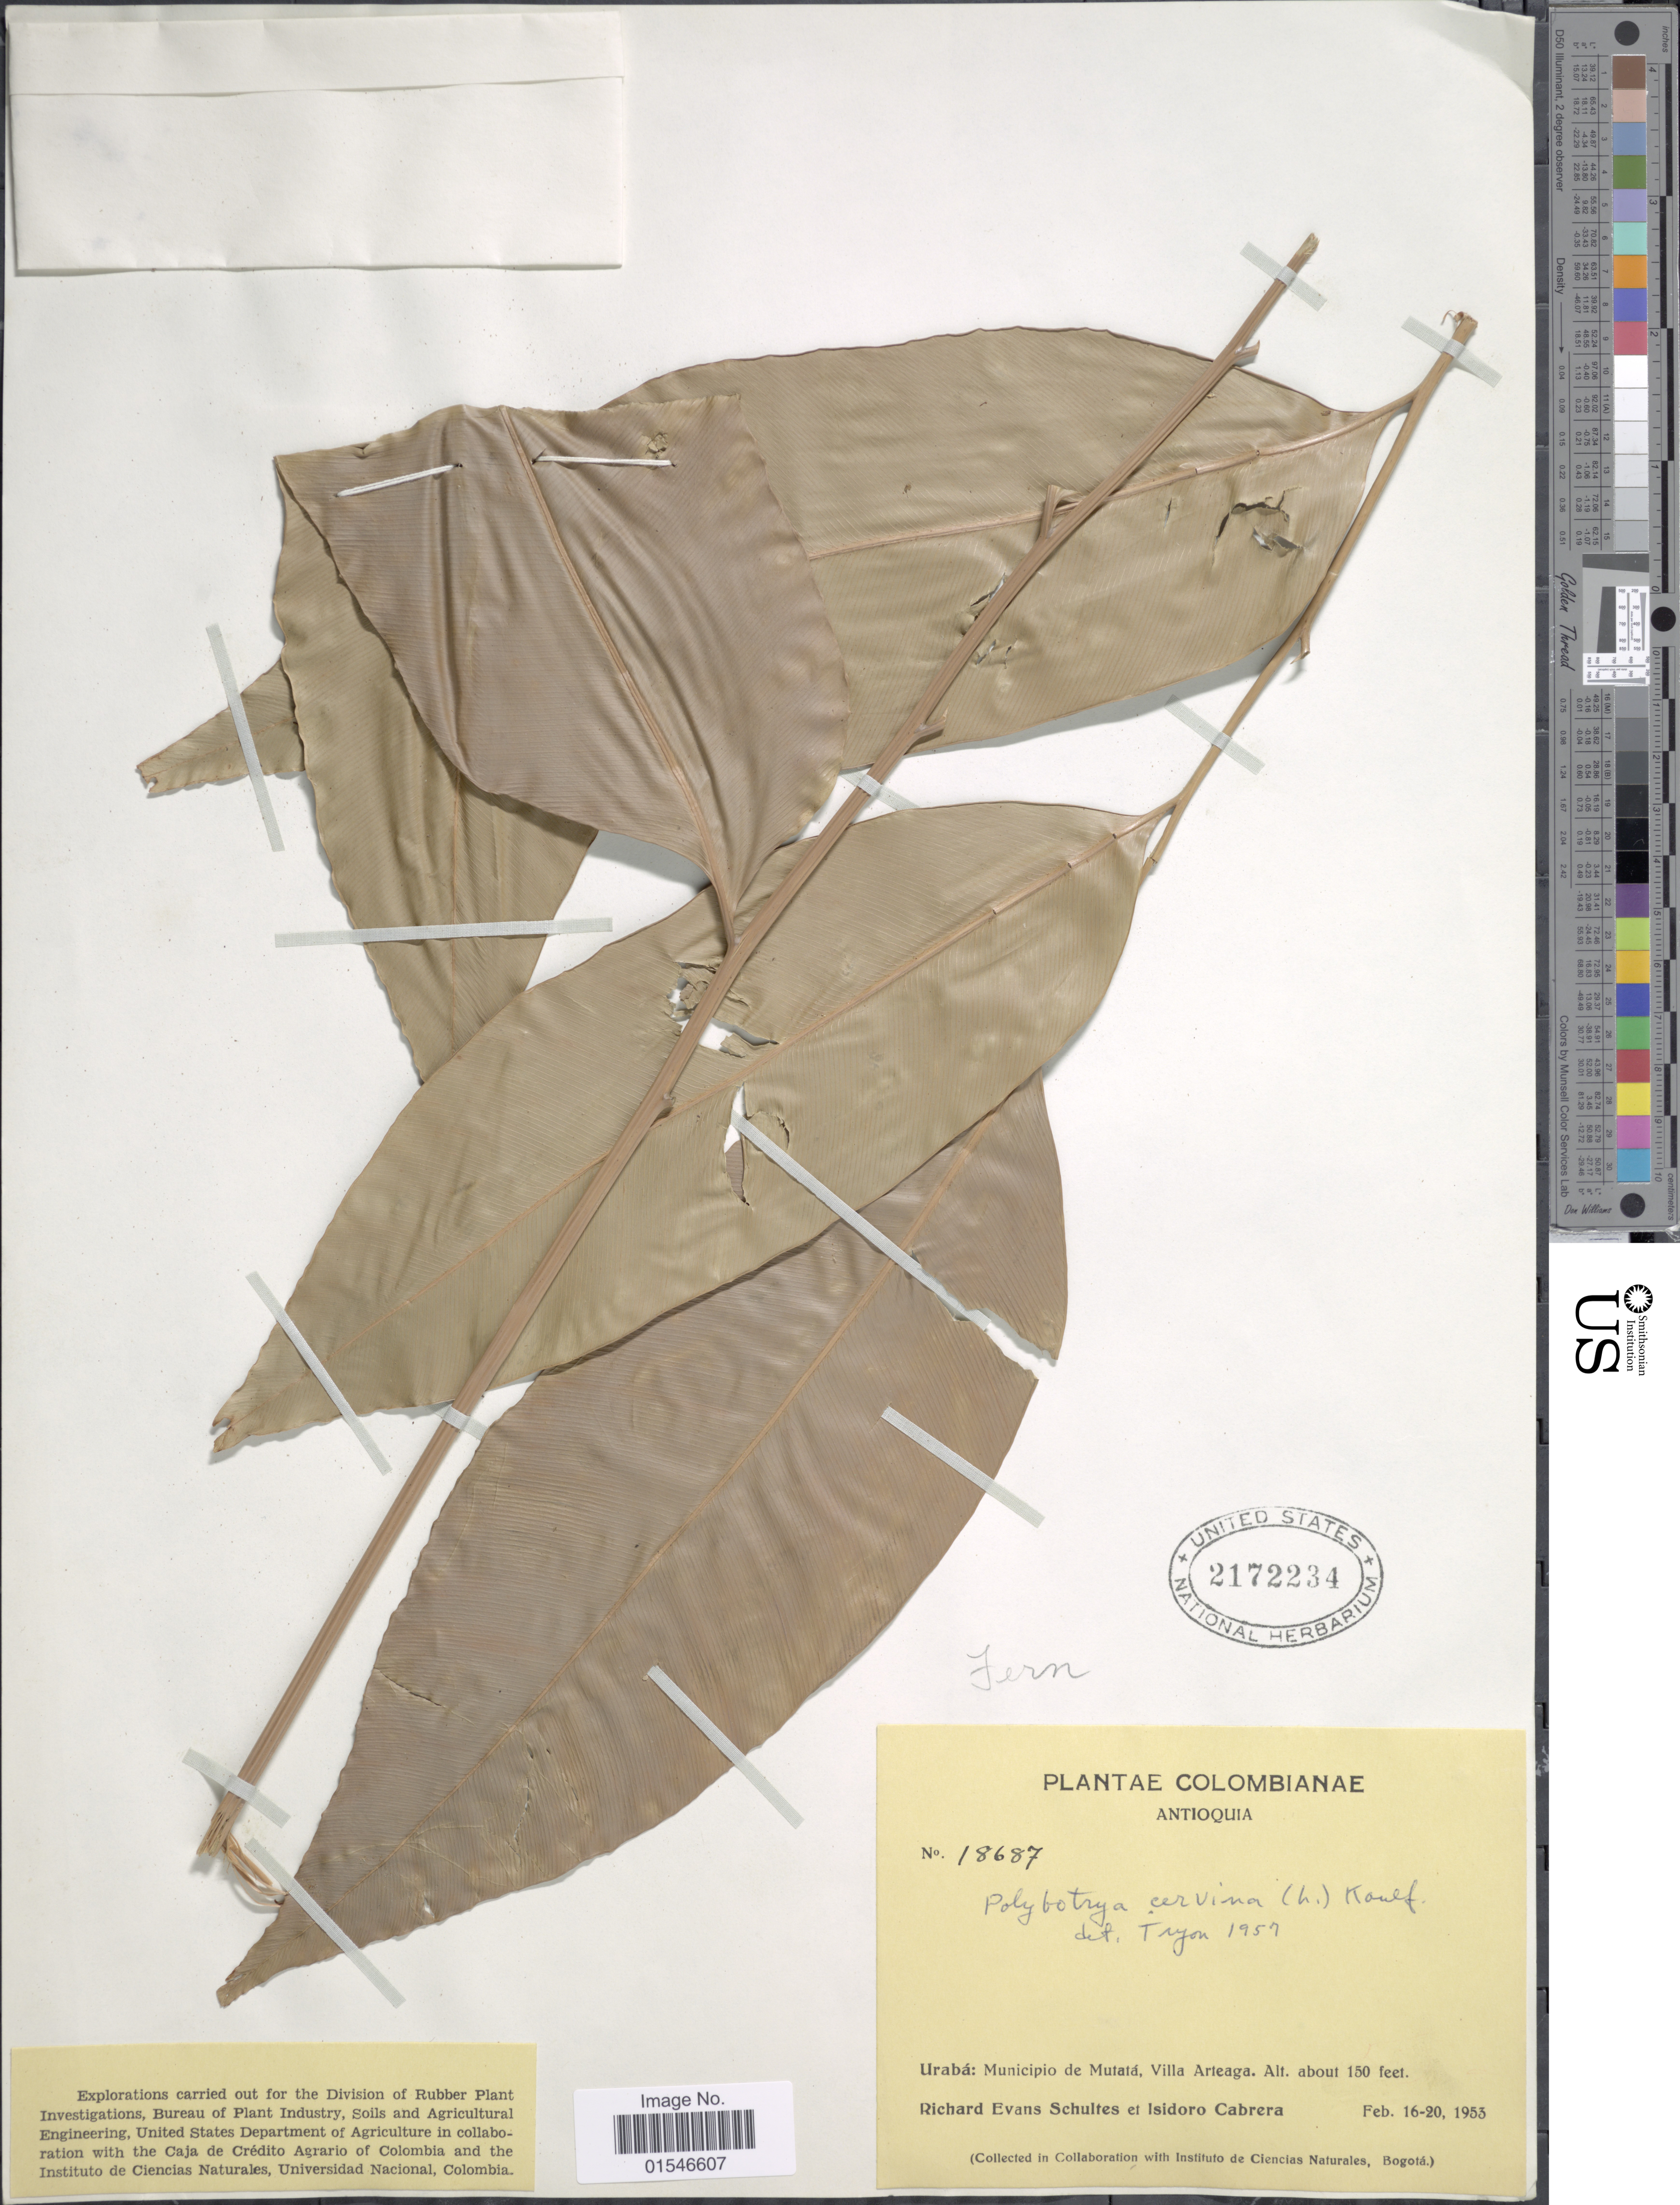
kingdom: Plantae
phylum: Tracheophyta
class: Polypodiopsida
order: Polypodiales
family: Dryopteridaceae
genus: Olfersia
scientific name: Olfersia cervina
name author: (L.) Kunze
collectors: R. E. Schultes & I. Cabrera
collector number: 18687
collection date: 1953-02-16/1953-02-20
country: Colombia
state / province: Antioquia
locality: Urabá: Municipio de Mutatá, Villa Arteaga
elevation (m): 46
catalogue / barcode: US 2172234